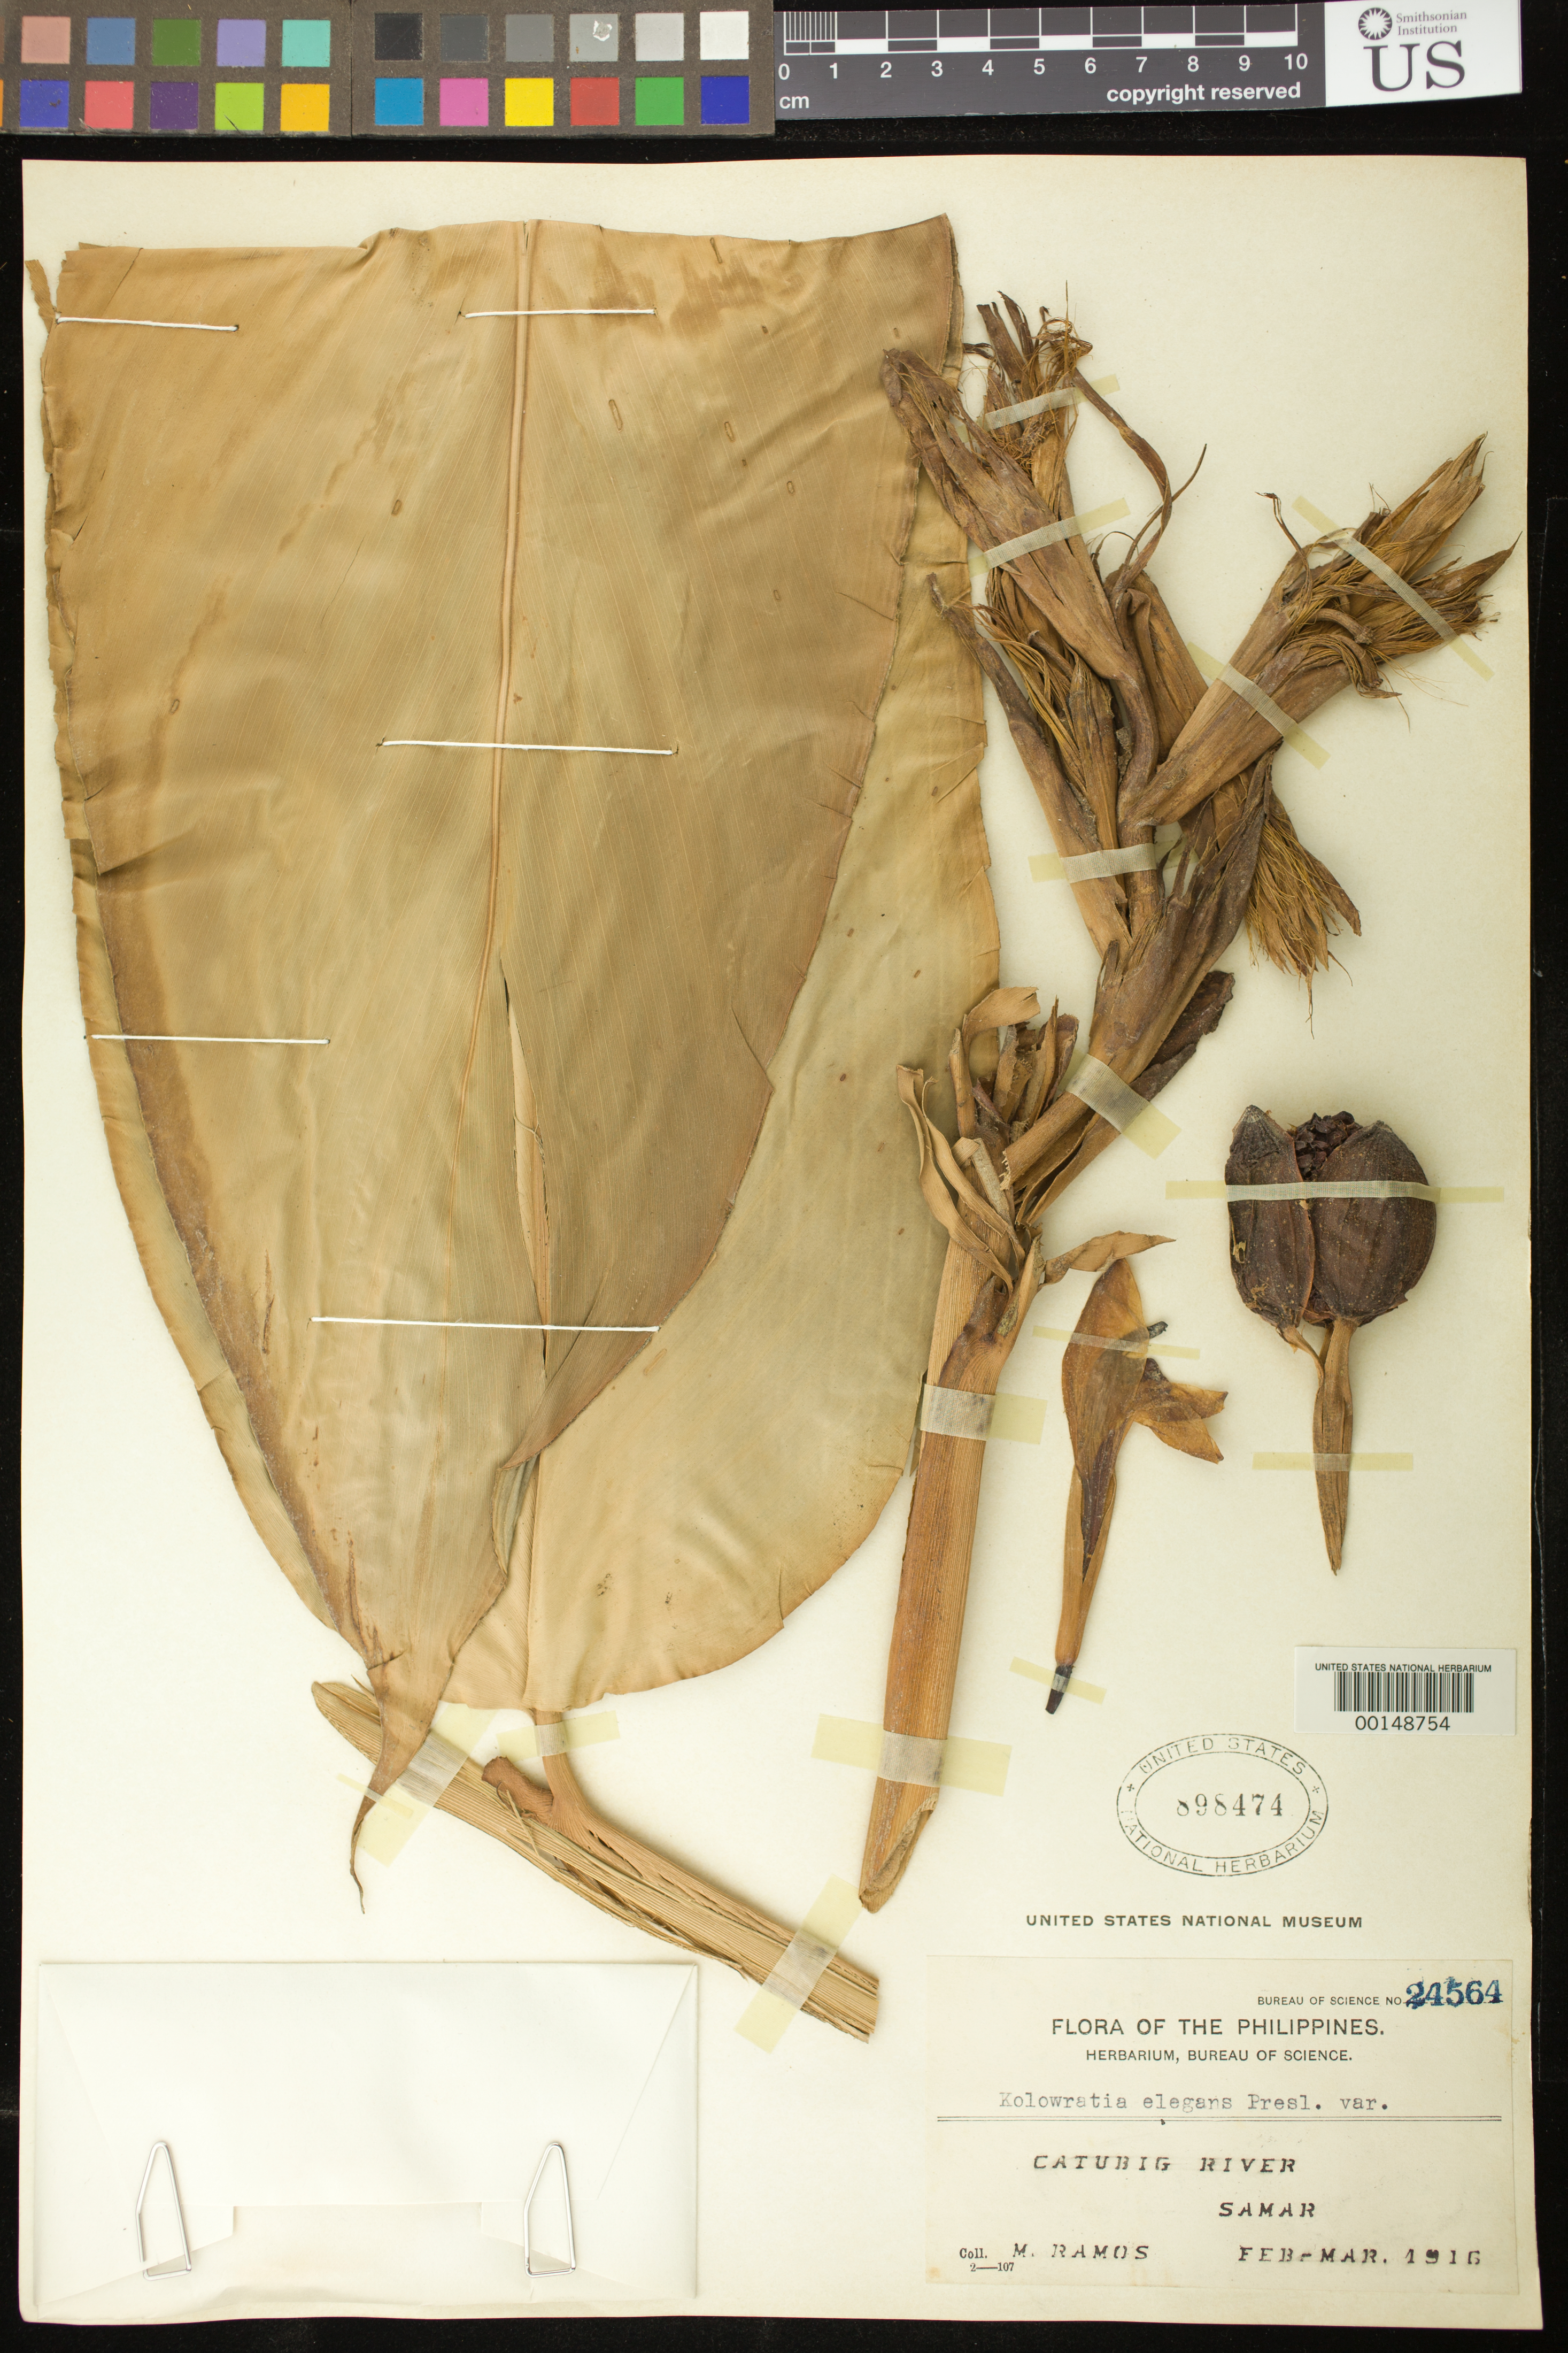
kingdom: Plantae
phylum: Tracheophyta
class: Liliopsida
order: Zingiberales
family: Zingiberaceae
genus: Alpinia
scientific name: Alpinia elegans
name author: (C. Presl) K. Schum.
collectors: M. Ramos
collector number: Bur. Sci. 24564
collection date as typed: Feb 1916 to -- Mar 1916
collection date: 1916-02/1916-03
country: Philippines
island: Samar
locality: Catubig river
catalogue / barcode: US 898474